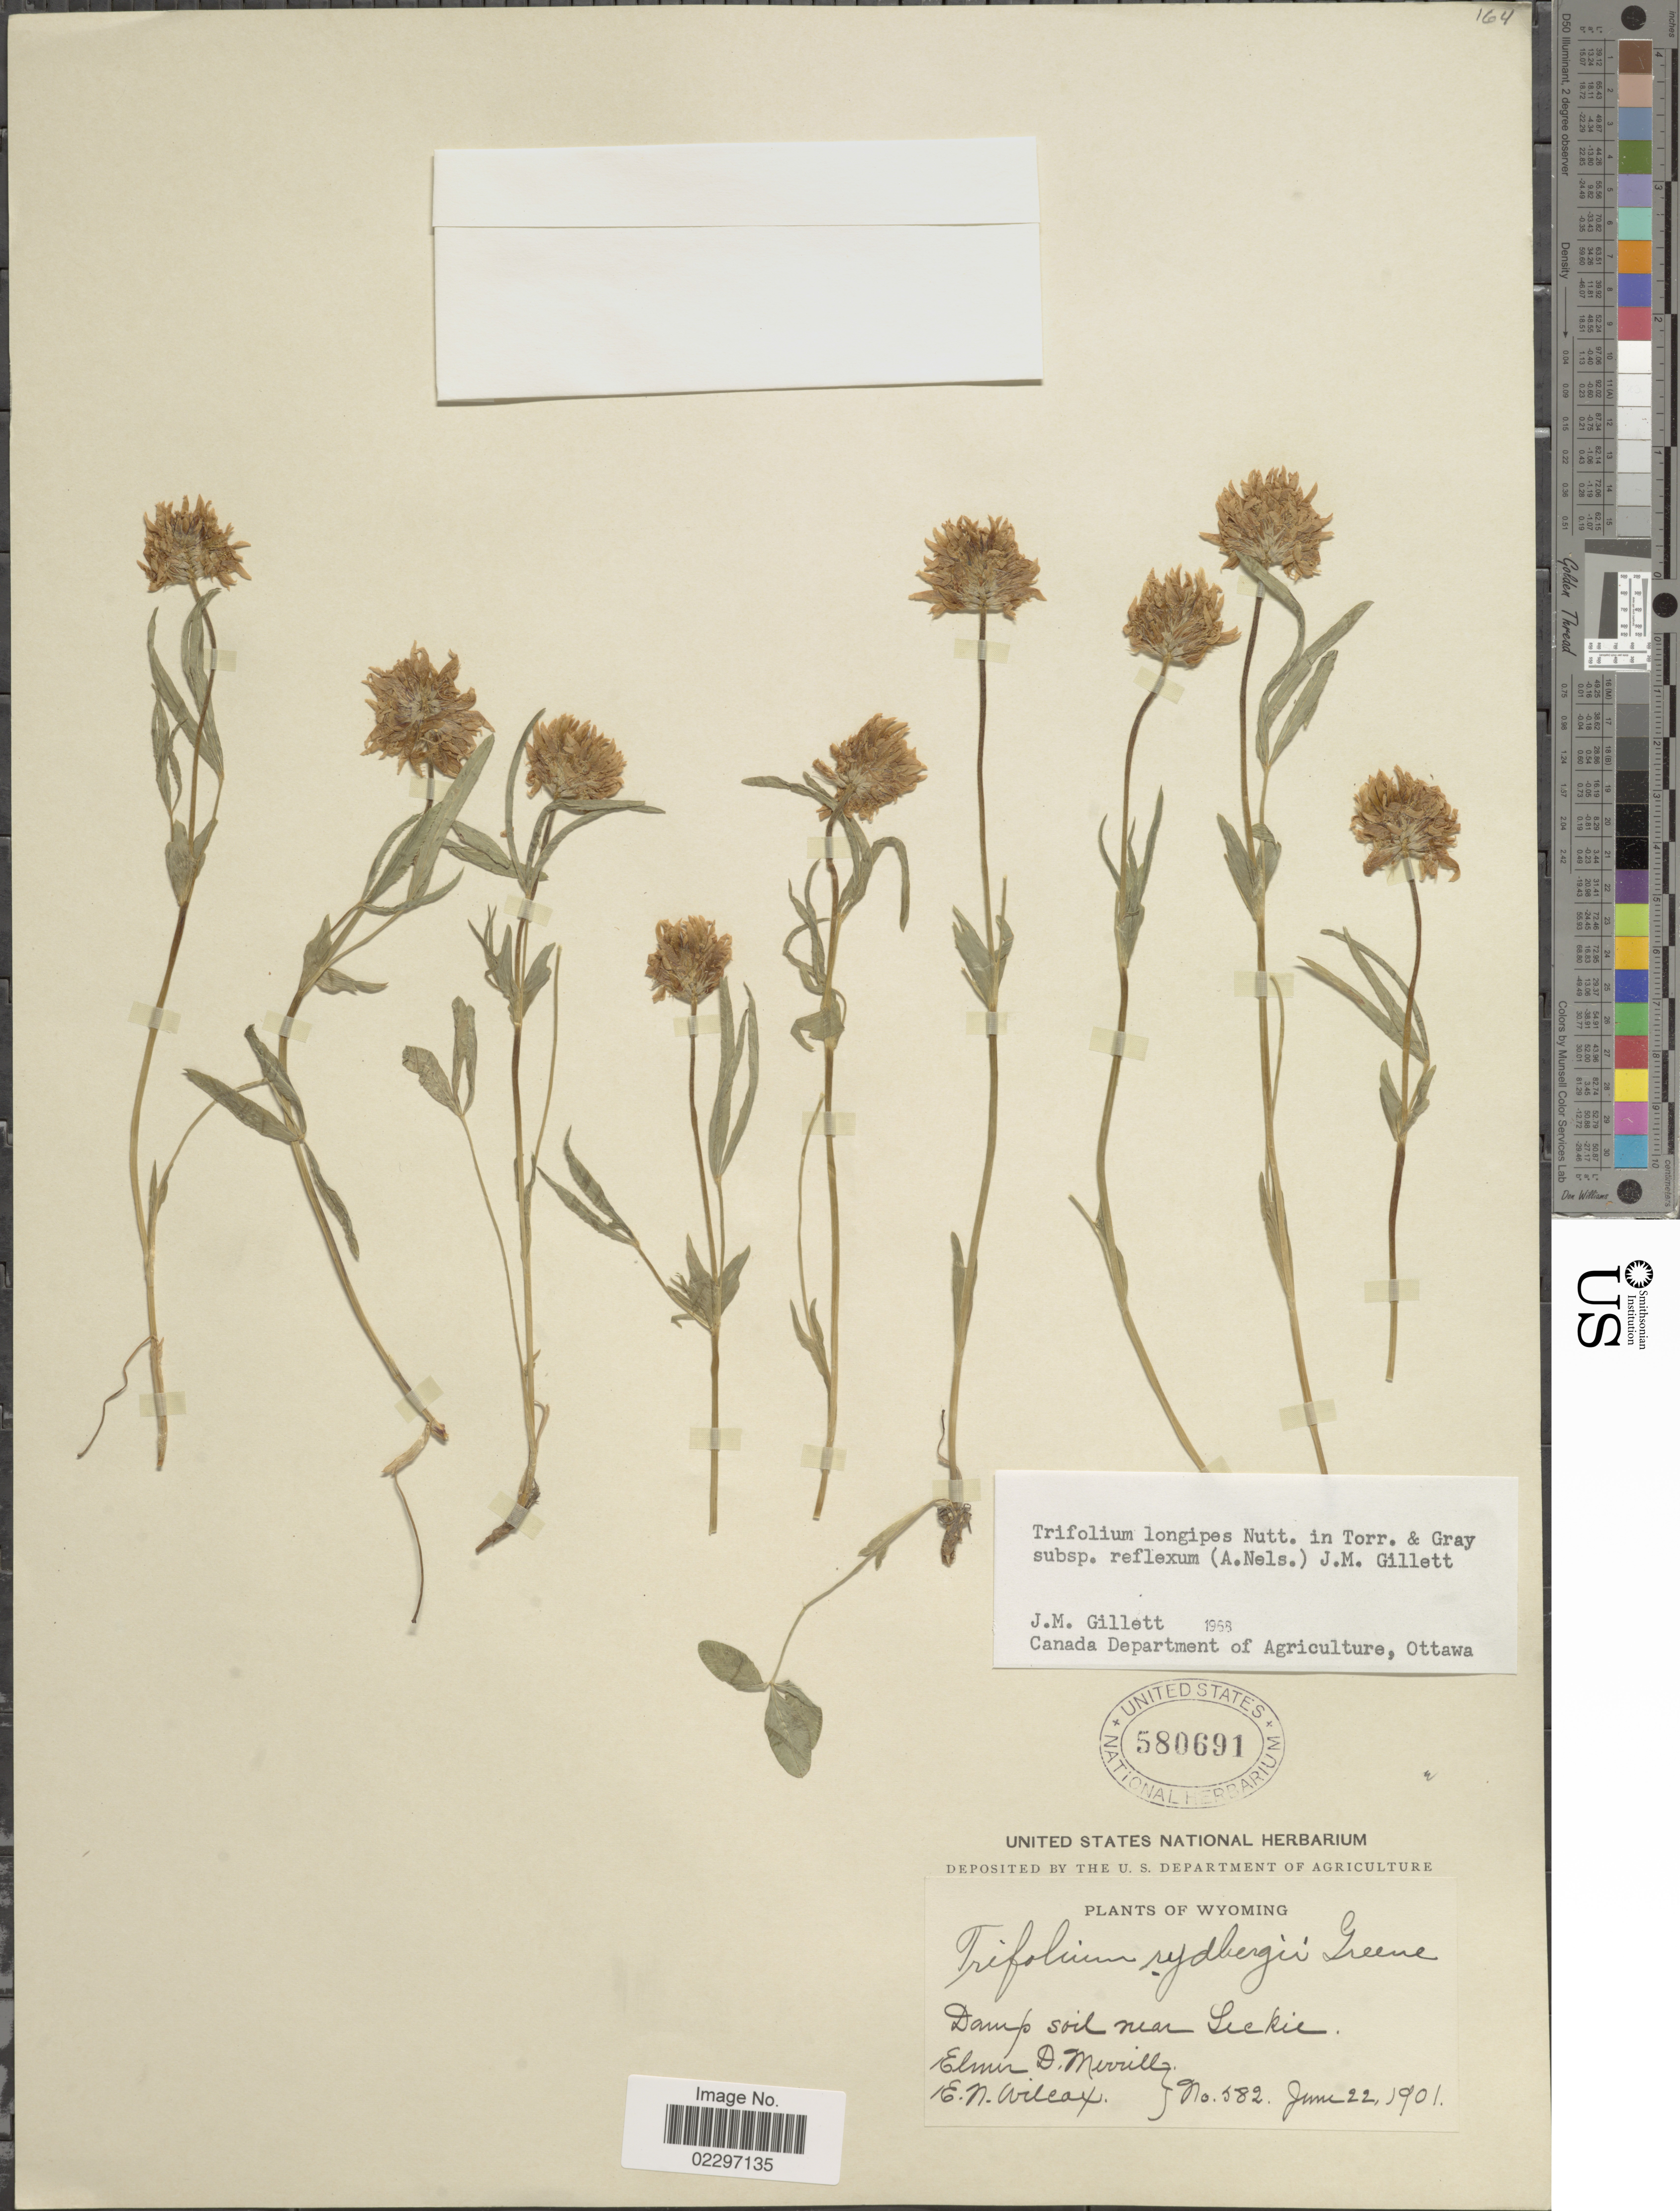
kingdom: Plantae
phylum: Tracheophyta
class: Magnoliopsida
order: Fabales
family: Fabaceae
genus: Trifolium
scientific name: Trifolium longipes subsp. reflexum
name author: (A. Nelson) J.M. Gillet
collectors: E. D. Merrill & E. Wilcox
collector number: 582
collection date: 1901-06-22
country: United States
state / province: Wyoming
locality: Damp soil near Leckie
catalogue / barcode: US 580691